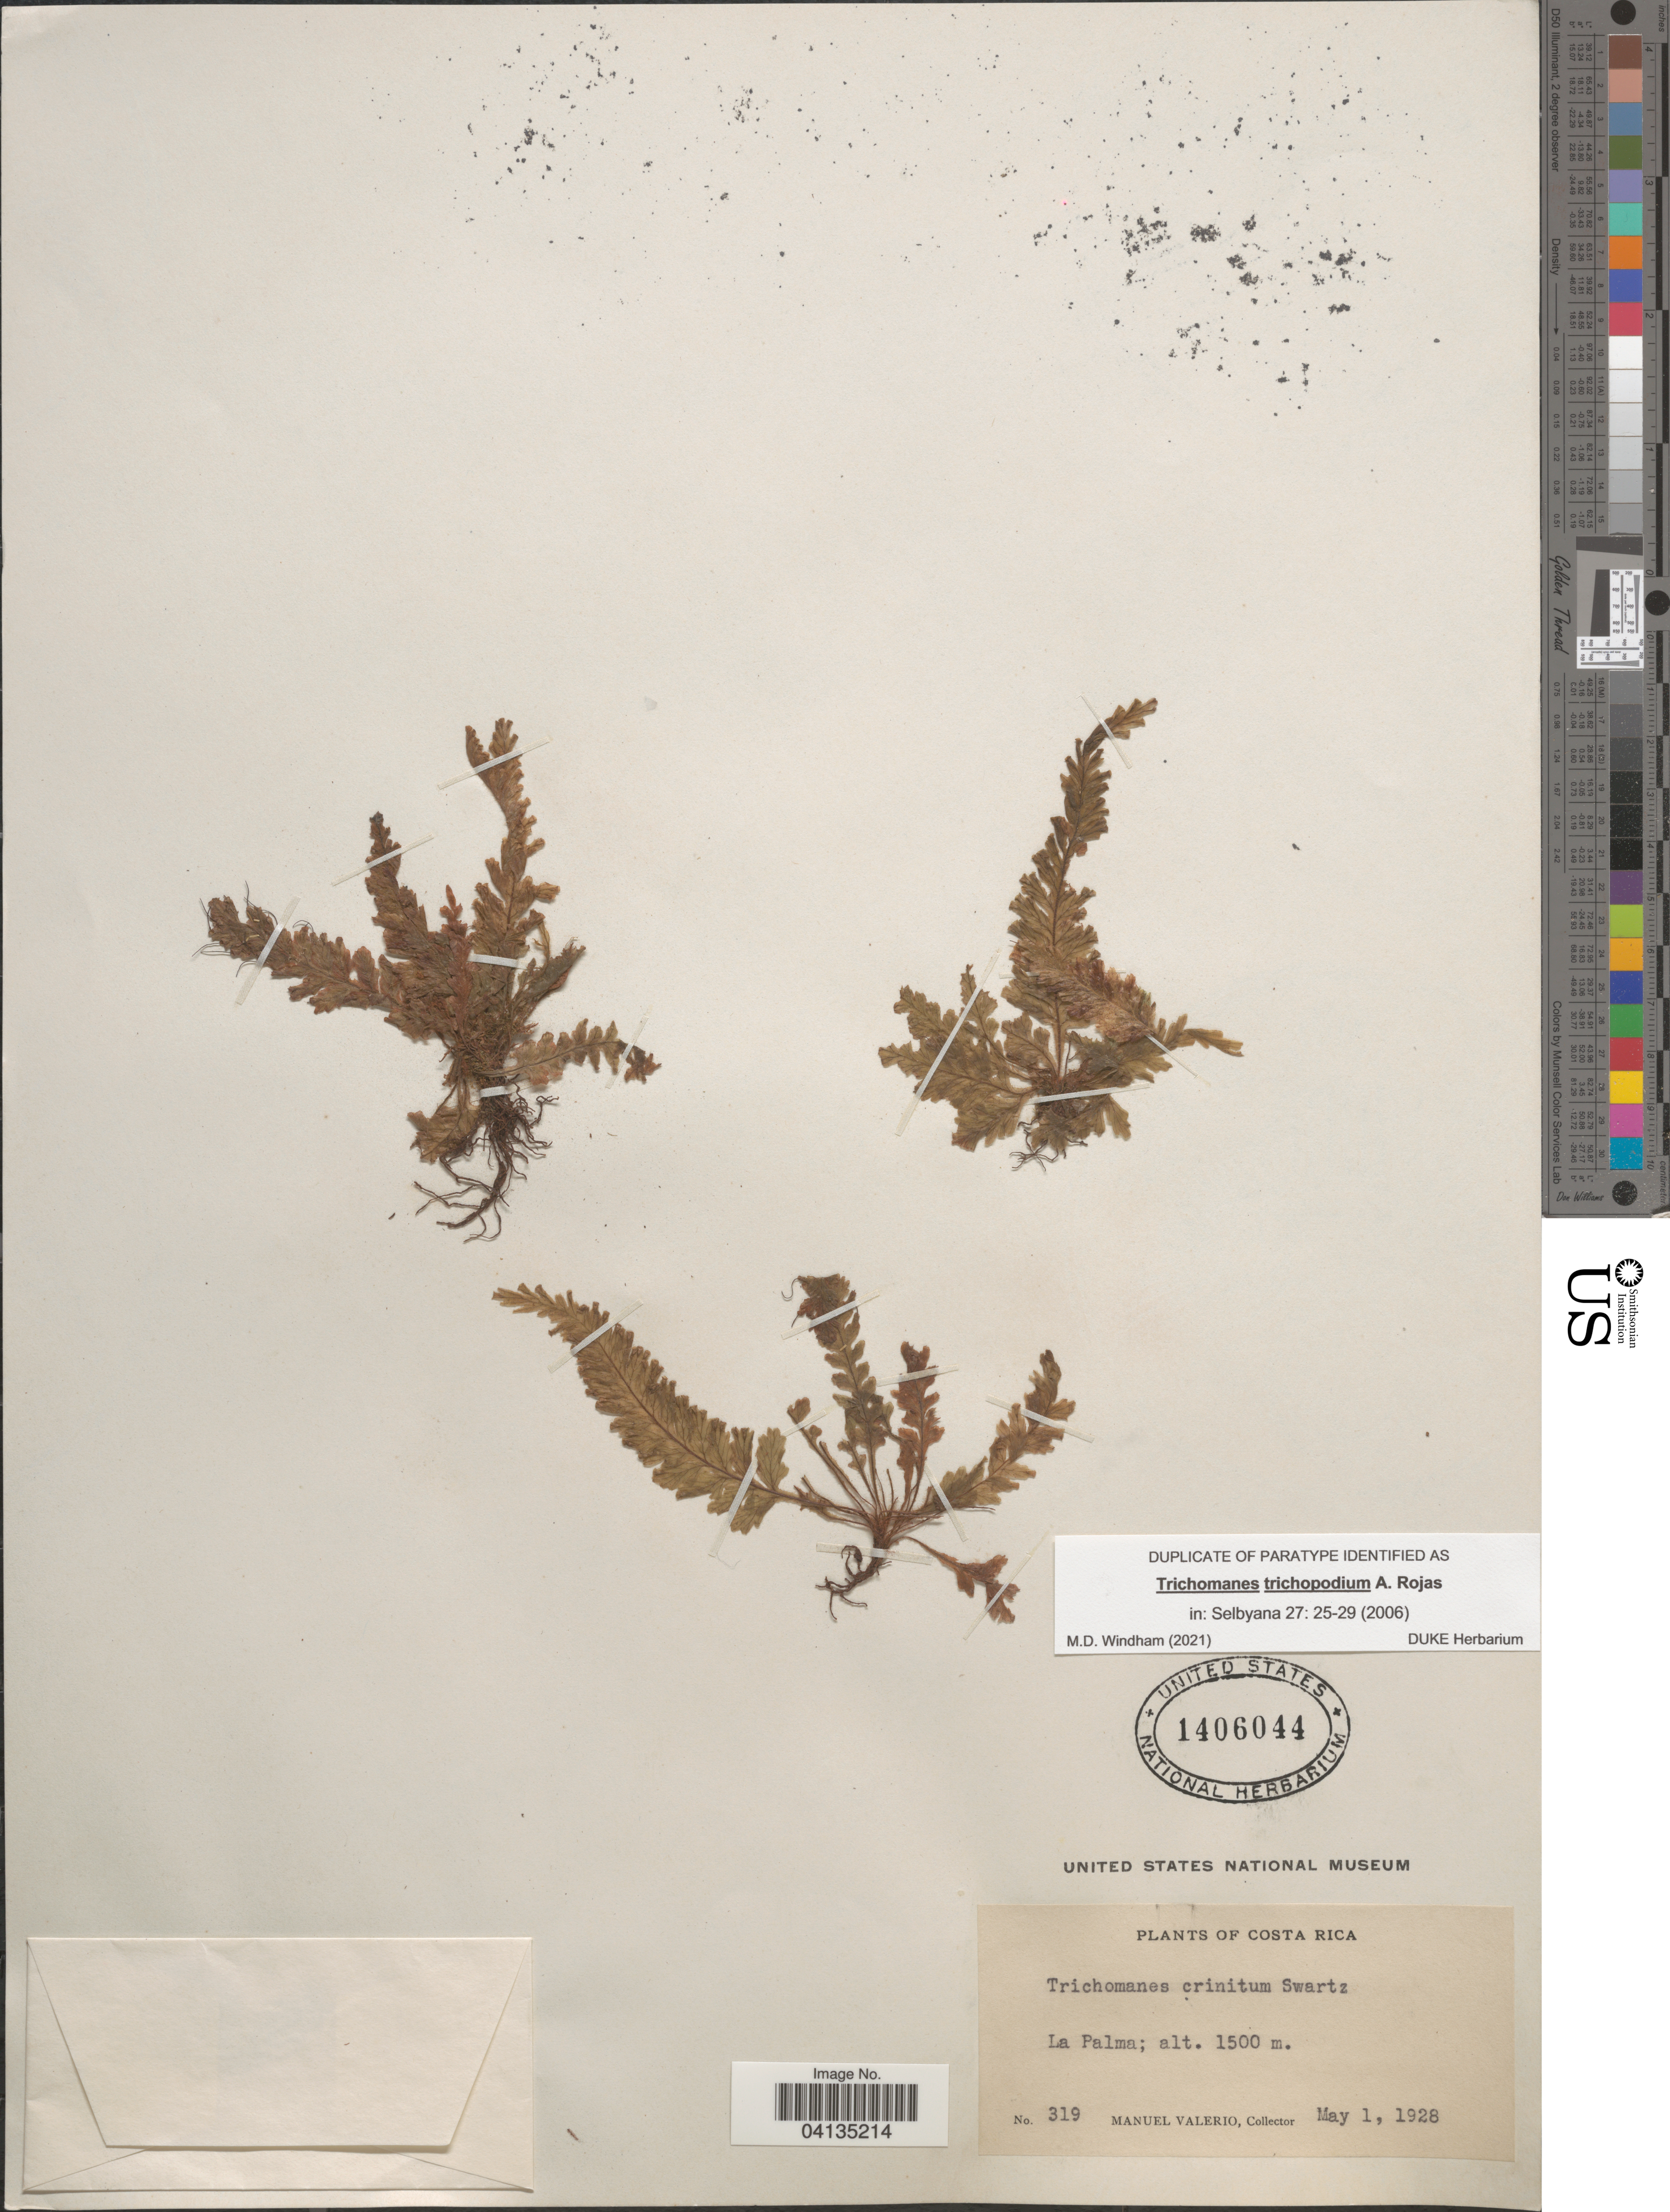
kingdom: Plantae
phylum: Tracheophyta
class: Polypodiopsida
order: Hymenophyllales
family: Hymenophyllaceae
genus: Trichomanes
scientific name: Trichomanes trichopodium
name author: A. Rojas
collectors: M. Valerio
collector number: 319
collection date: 1928-05-01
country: Costa Rica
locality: La Palma.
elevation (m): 1500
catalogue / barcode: US 1406044